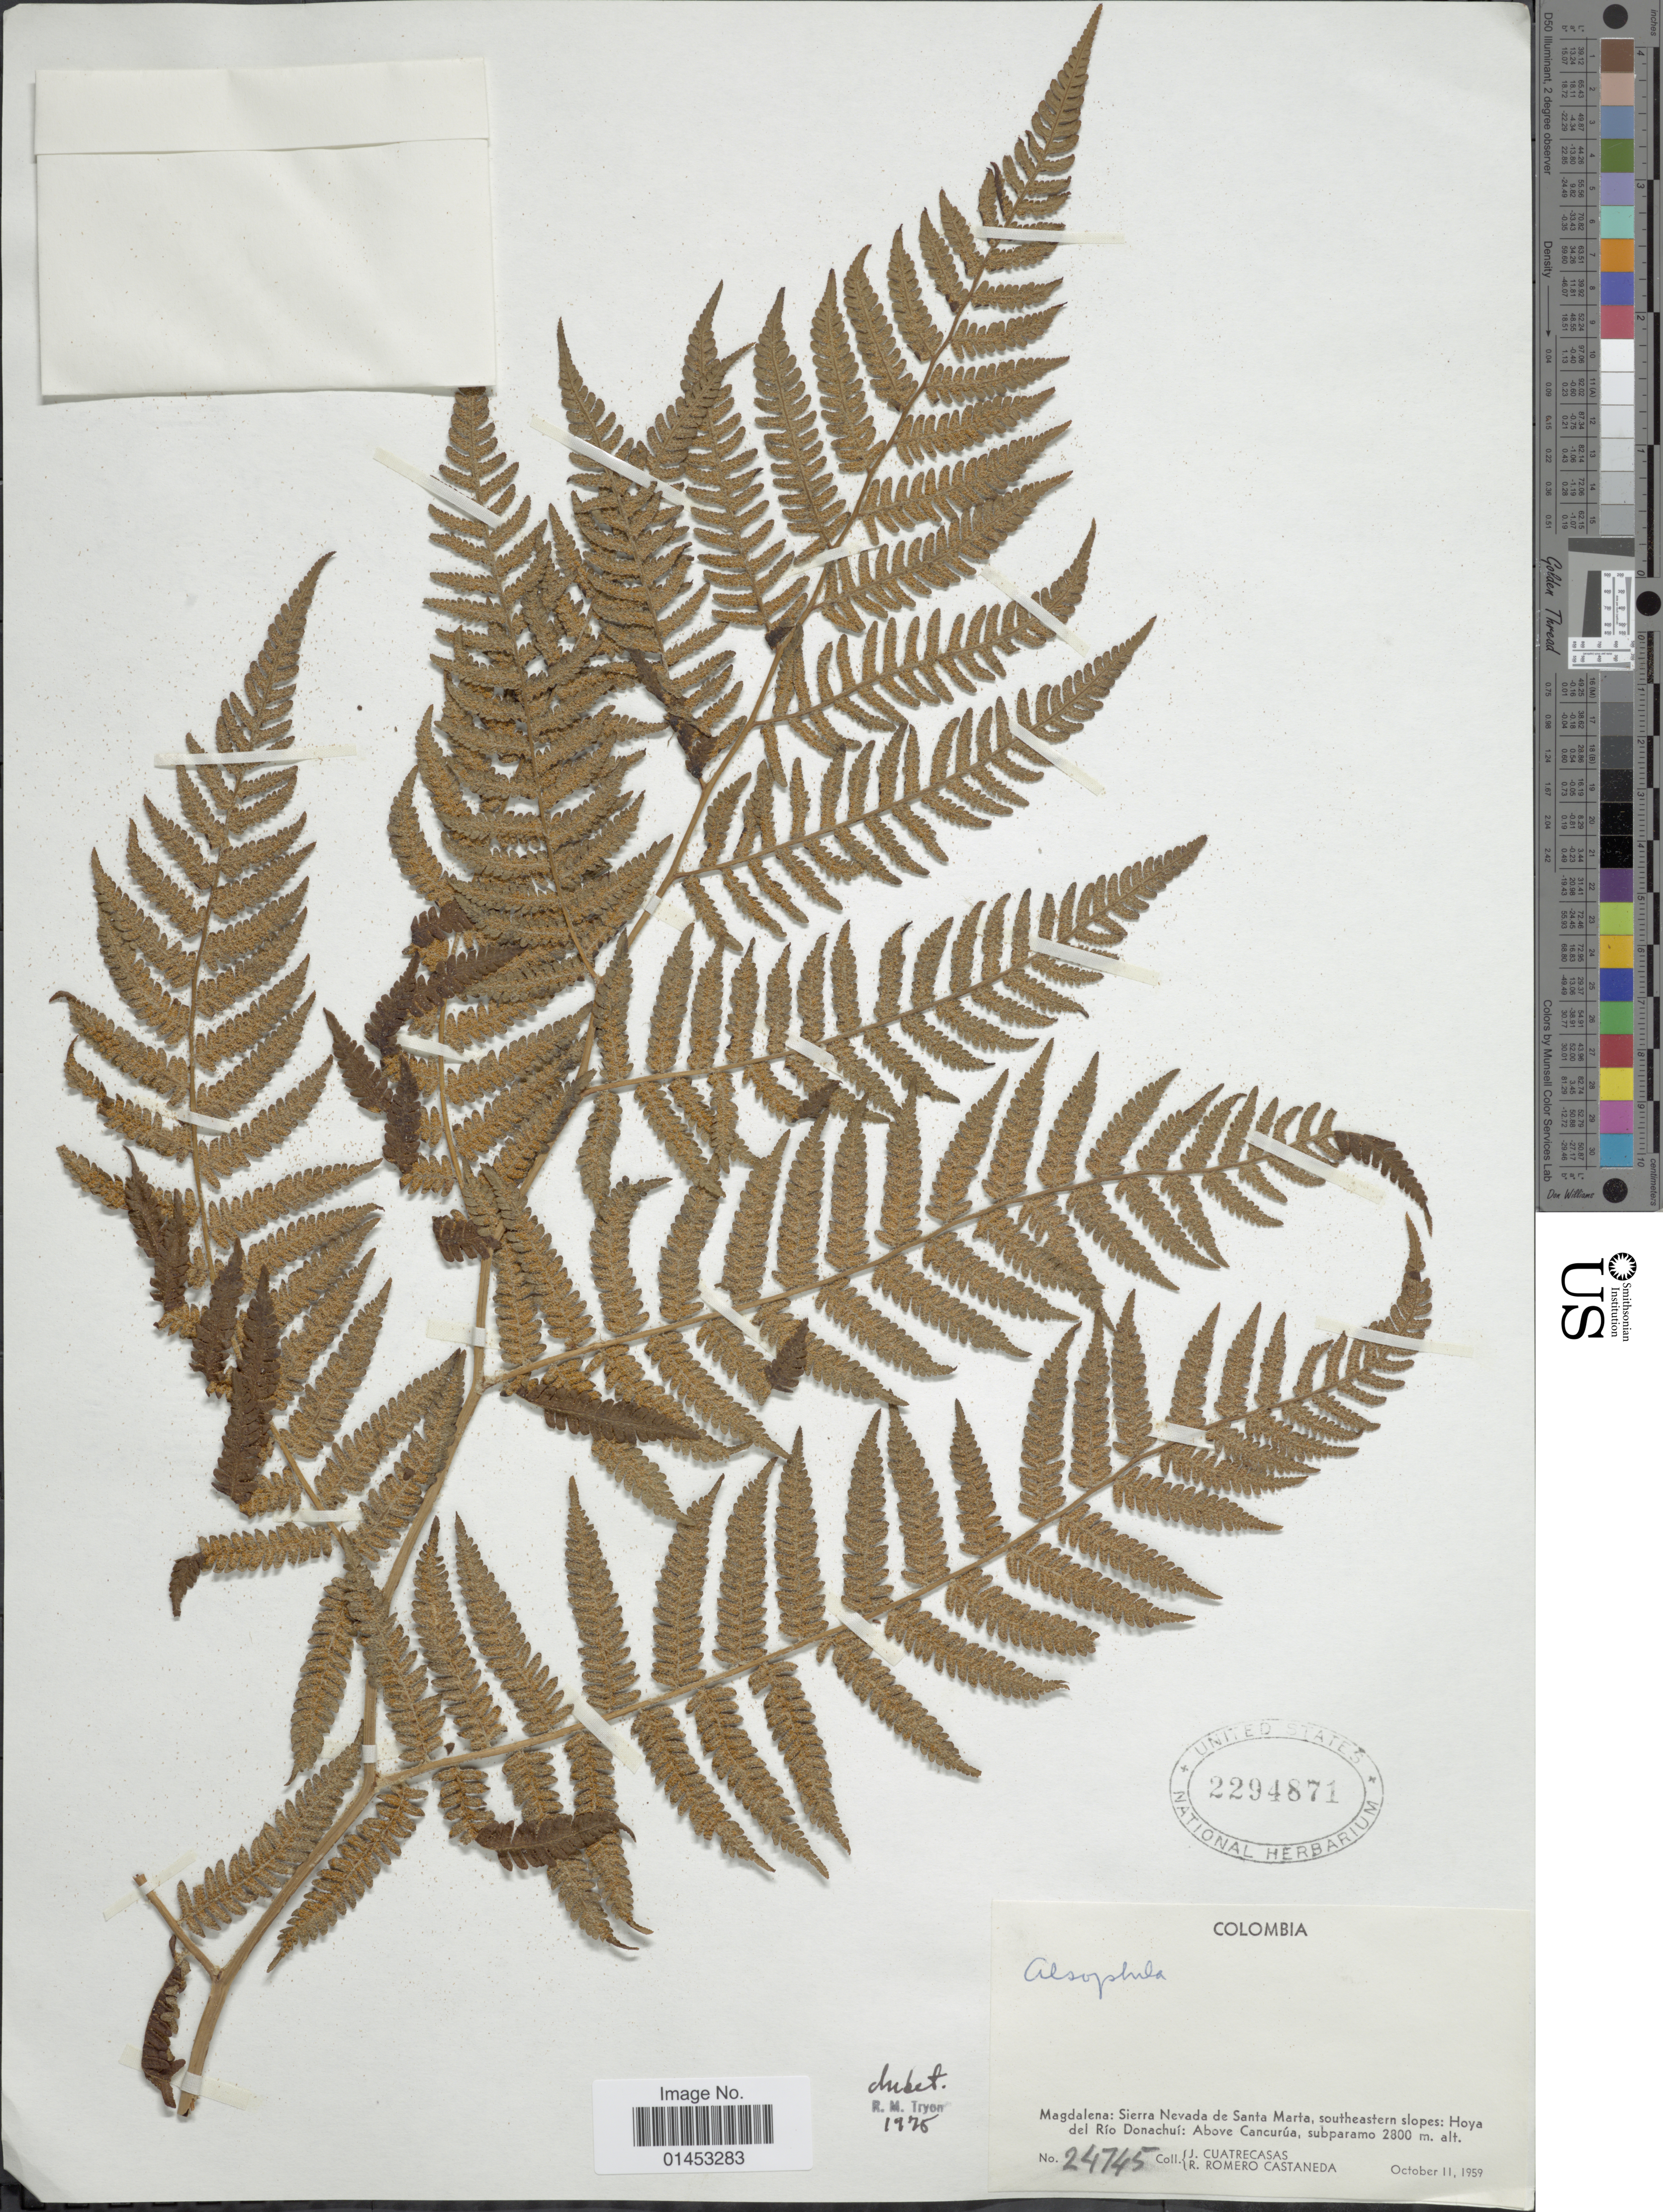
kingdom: Plantae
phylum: Tracheophyta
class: Polypodiopsida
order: Cyatheales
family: Cyatheaceae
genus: Cyathea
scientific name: Cyathea sp.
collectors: J. Cuatrecasas & R. Romero Castañeda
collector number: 24745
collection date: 1959-10-11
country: Colombia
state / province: Magdalena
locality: Magdalena:Sierra Nevada de Santa Marta, southeastern slopes: Hoya del Rio Donachui: above Cancurúa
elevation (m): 2800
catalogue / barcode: US 2294871